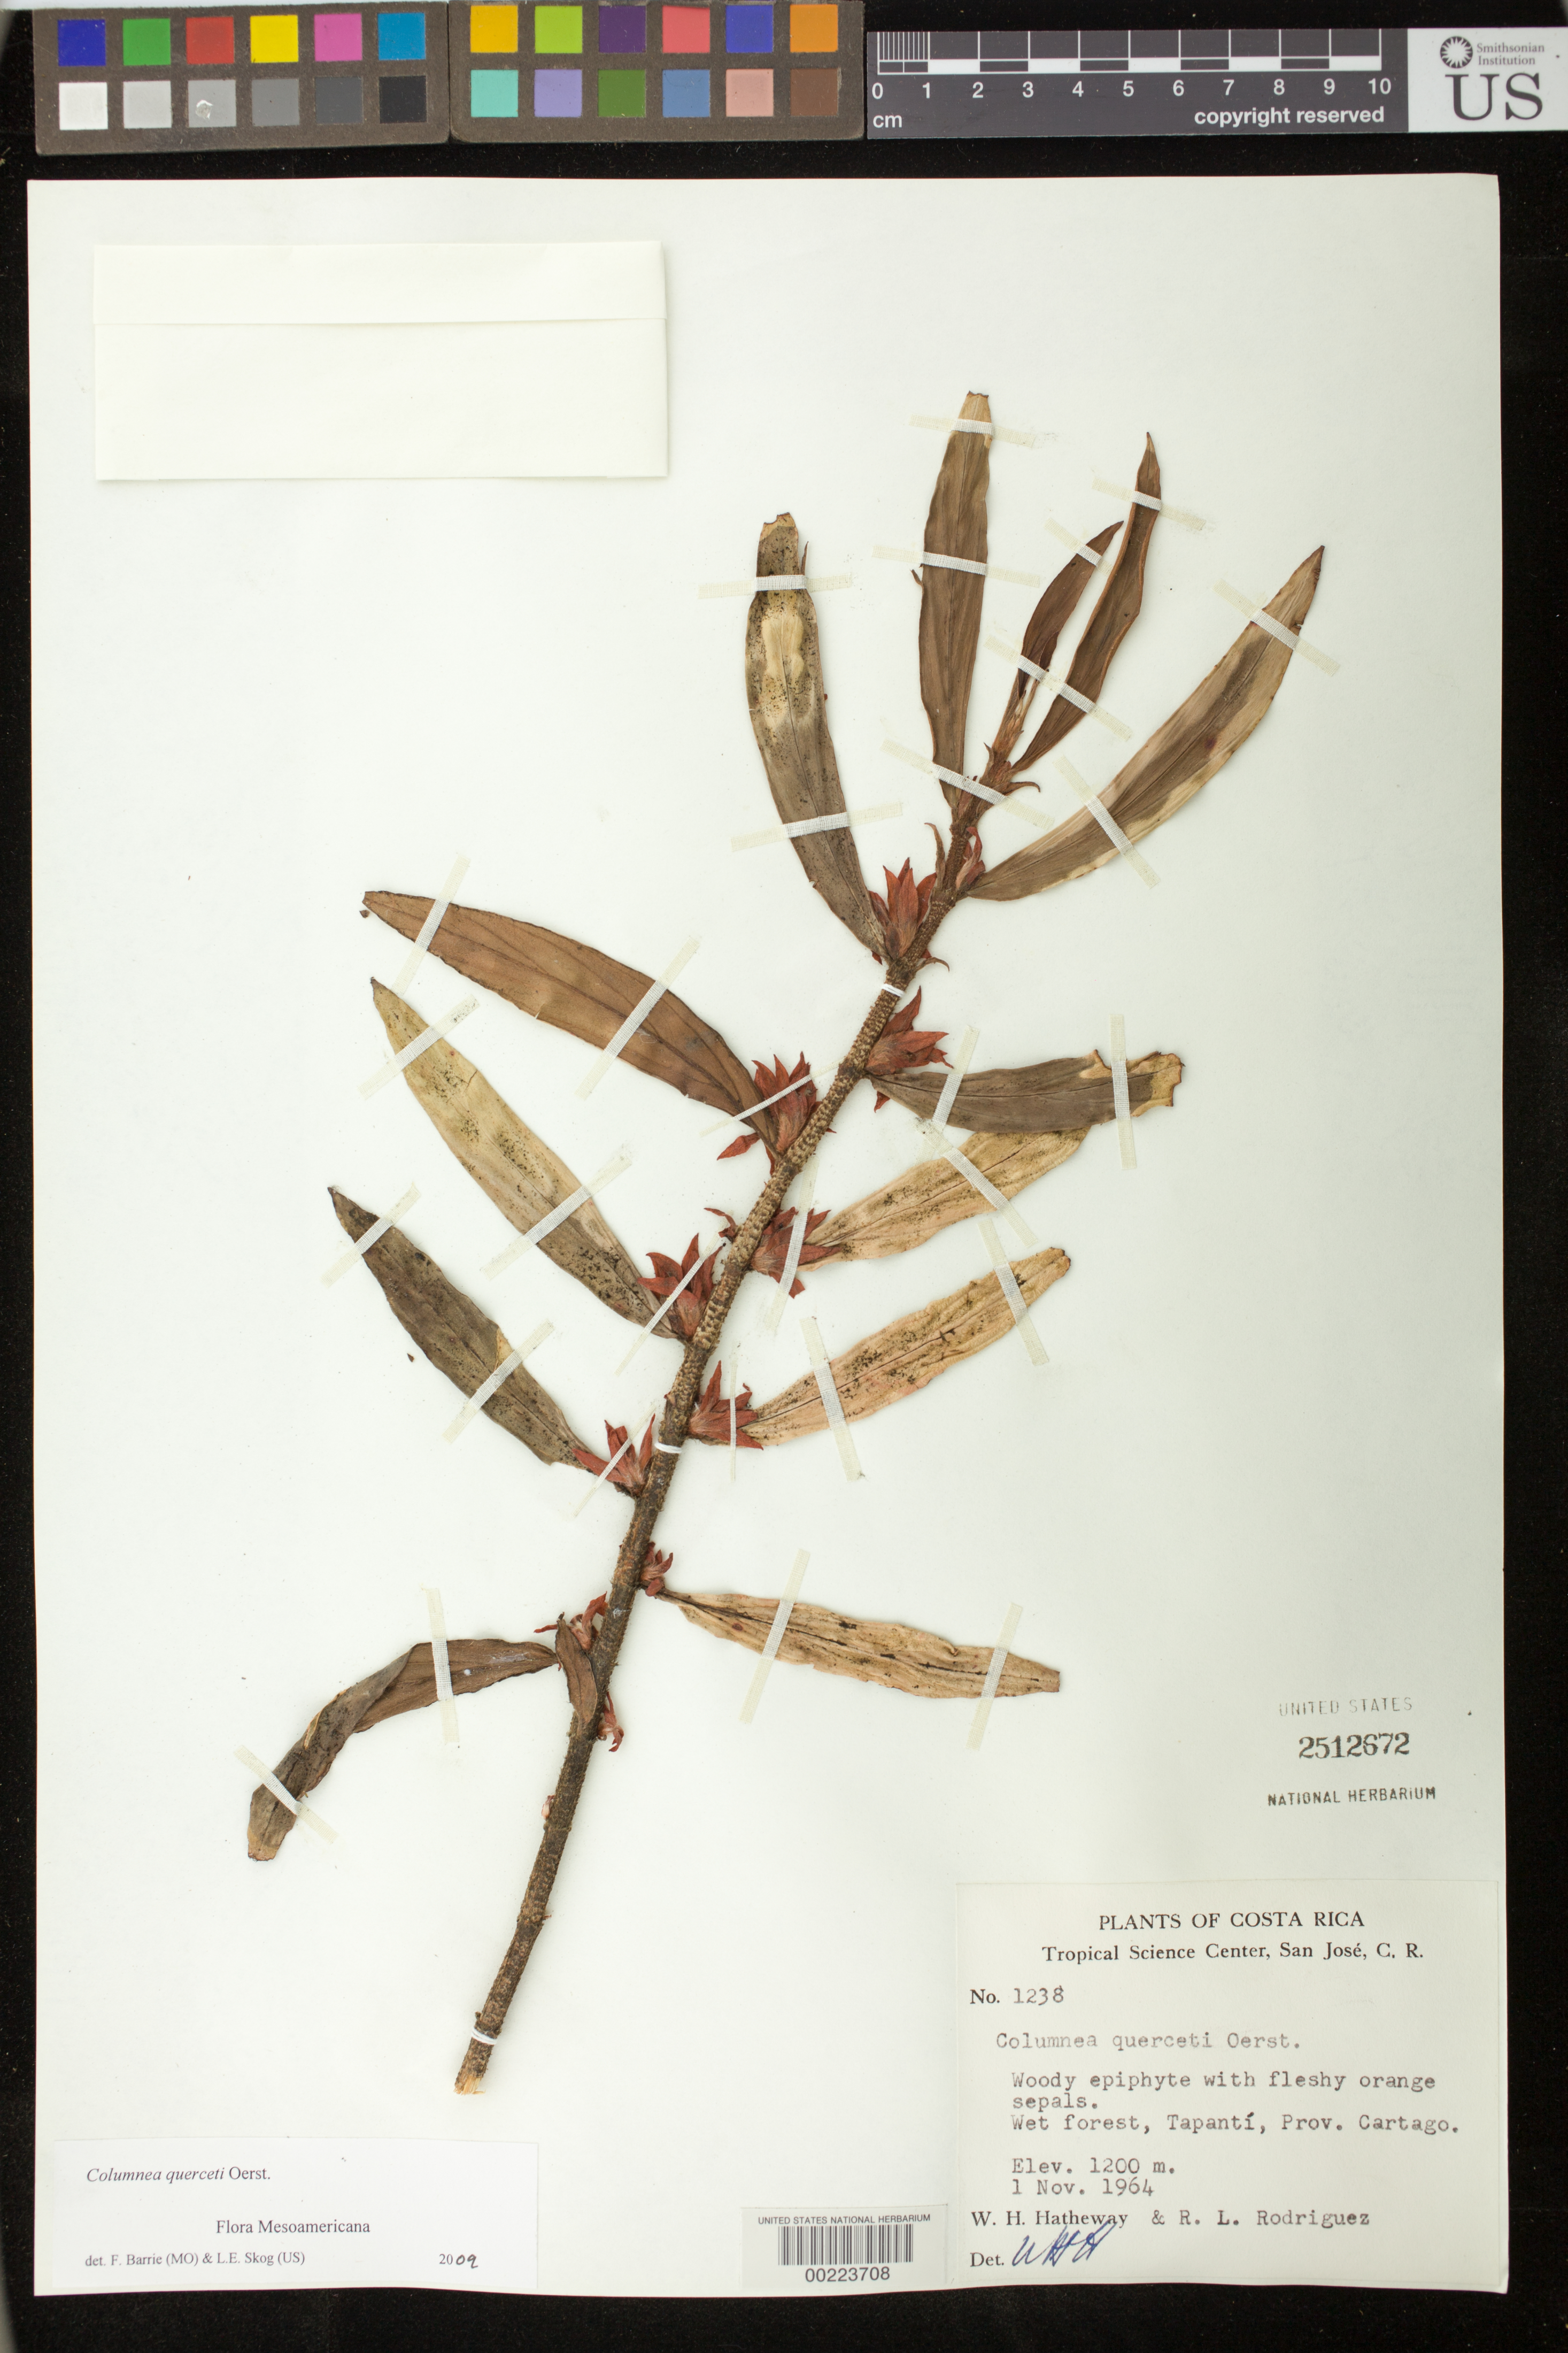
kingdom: Plantae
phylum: Tracheophyta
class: Magnoliopsida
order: Lamiales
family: Gesneriaceae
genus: Columnea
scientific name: Columnea querceti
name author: Oerst.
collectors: W. H. Hatheway & R. Rodríguez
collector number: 1238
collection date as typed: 01 Nov 1964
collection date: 1964-11-01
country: Costa Rica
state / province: Cartago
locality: Tapanti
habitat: Wet forest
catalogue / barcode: US 2512672